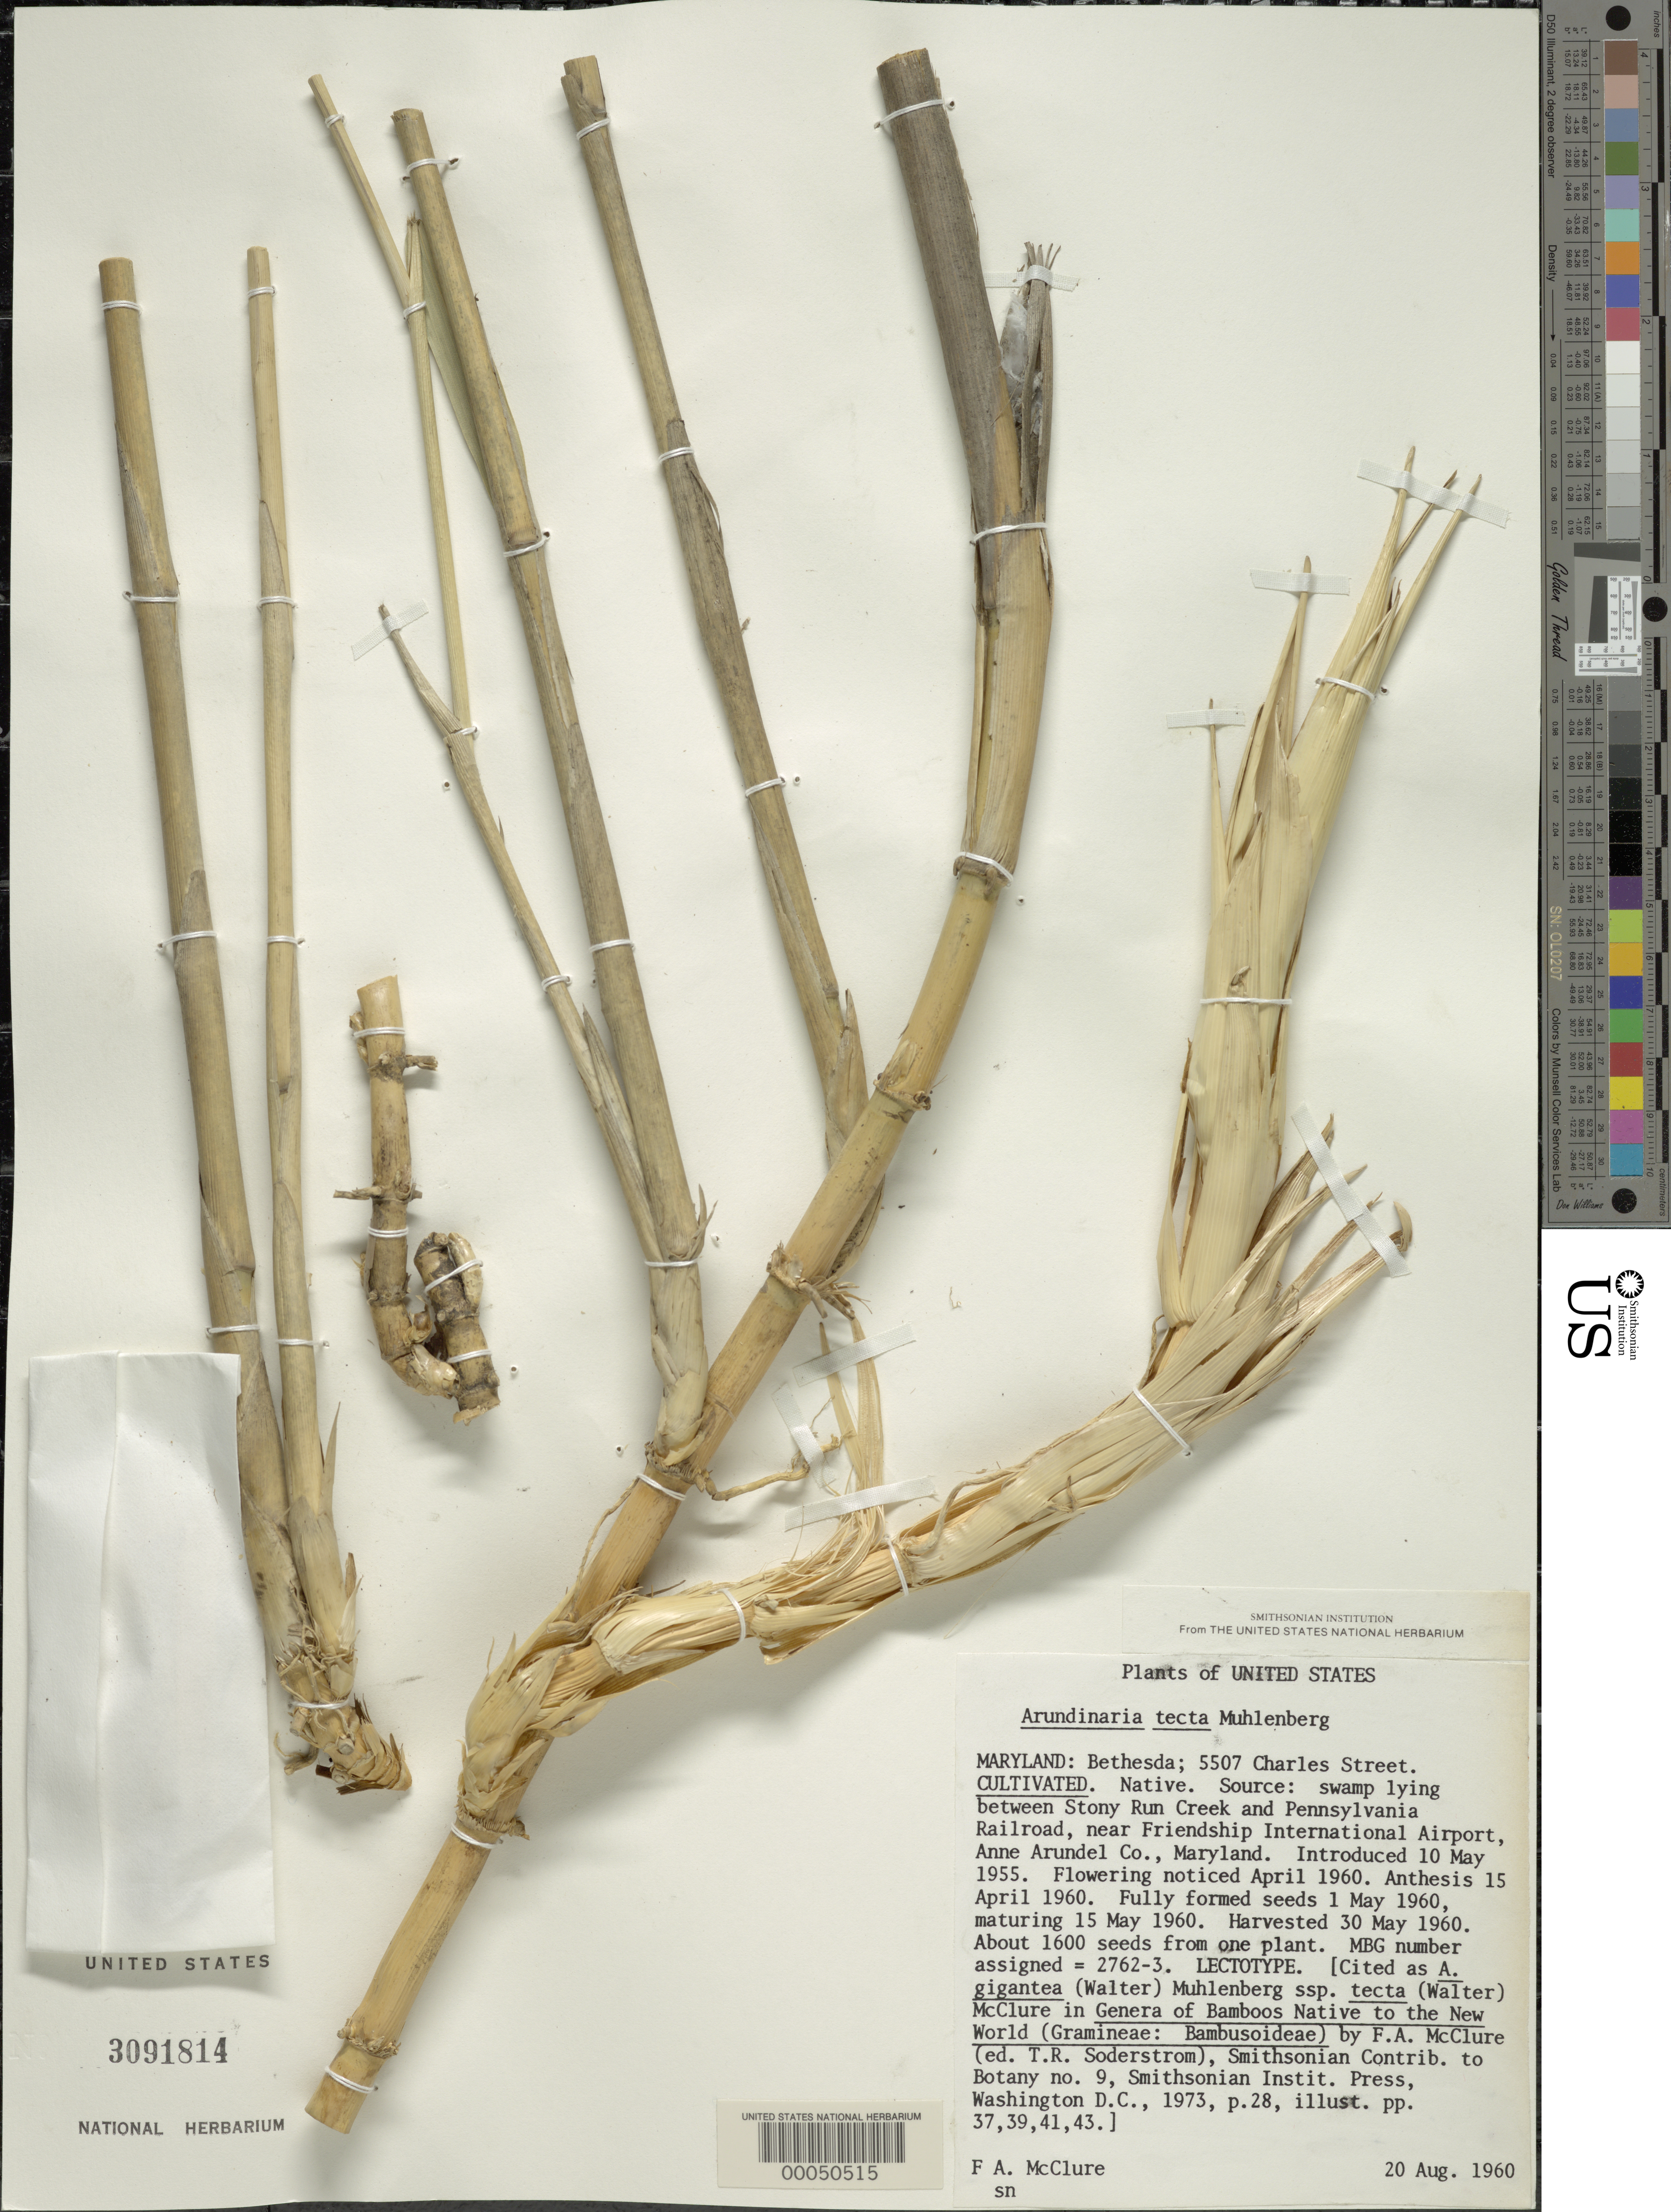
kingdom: Plantae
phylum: Tracheophyta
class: Liliopsida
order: Poales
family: Poaceae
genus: Arundinaria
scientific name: Arundinaria tecta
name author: (Walter) Muhl.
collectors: F. A. McClure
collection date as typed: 20 Aug 1960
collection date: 1960-08-20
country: United States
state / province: Maryland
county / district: Montgomery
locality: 5507 Charles Street, Bethesda (McClure's garden)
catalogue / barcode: US 3091814